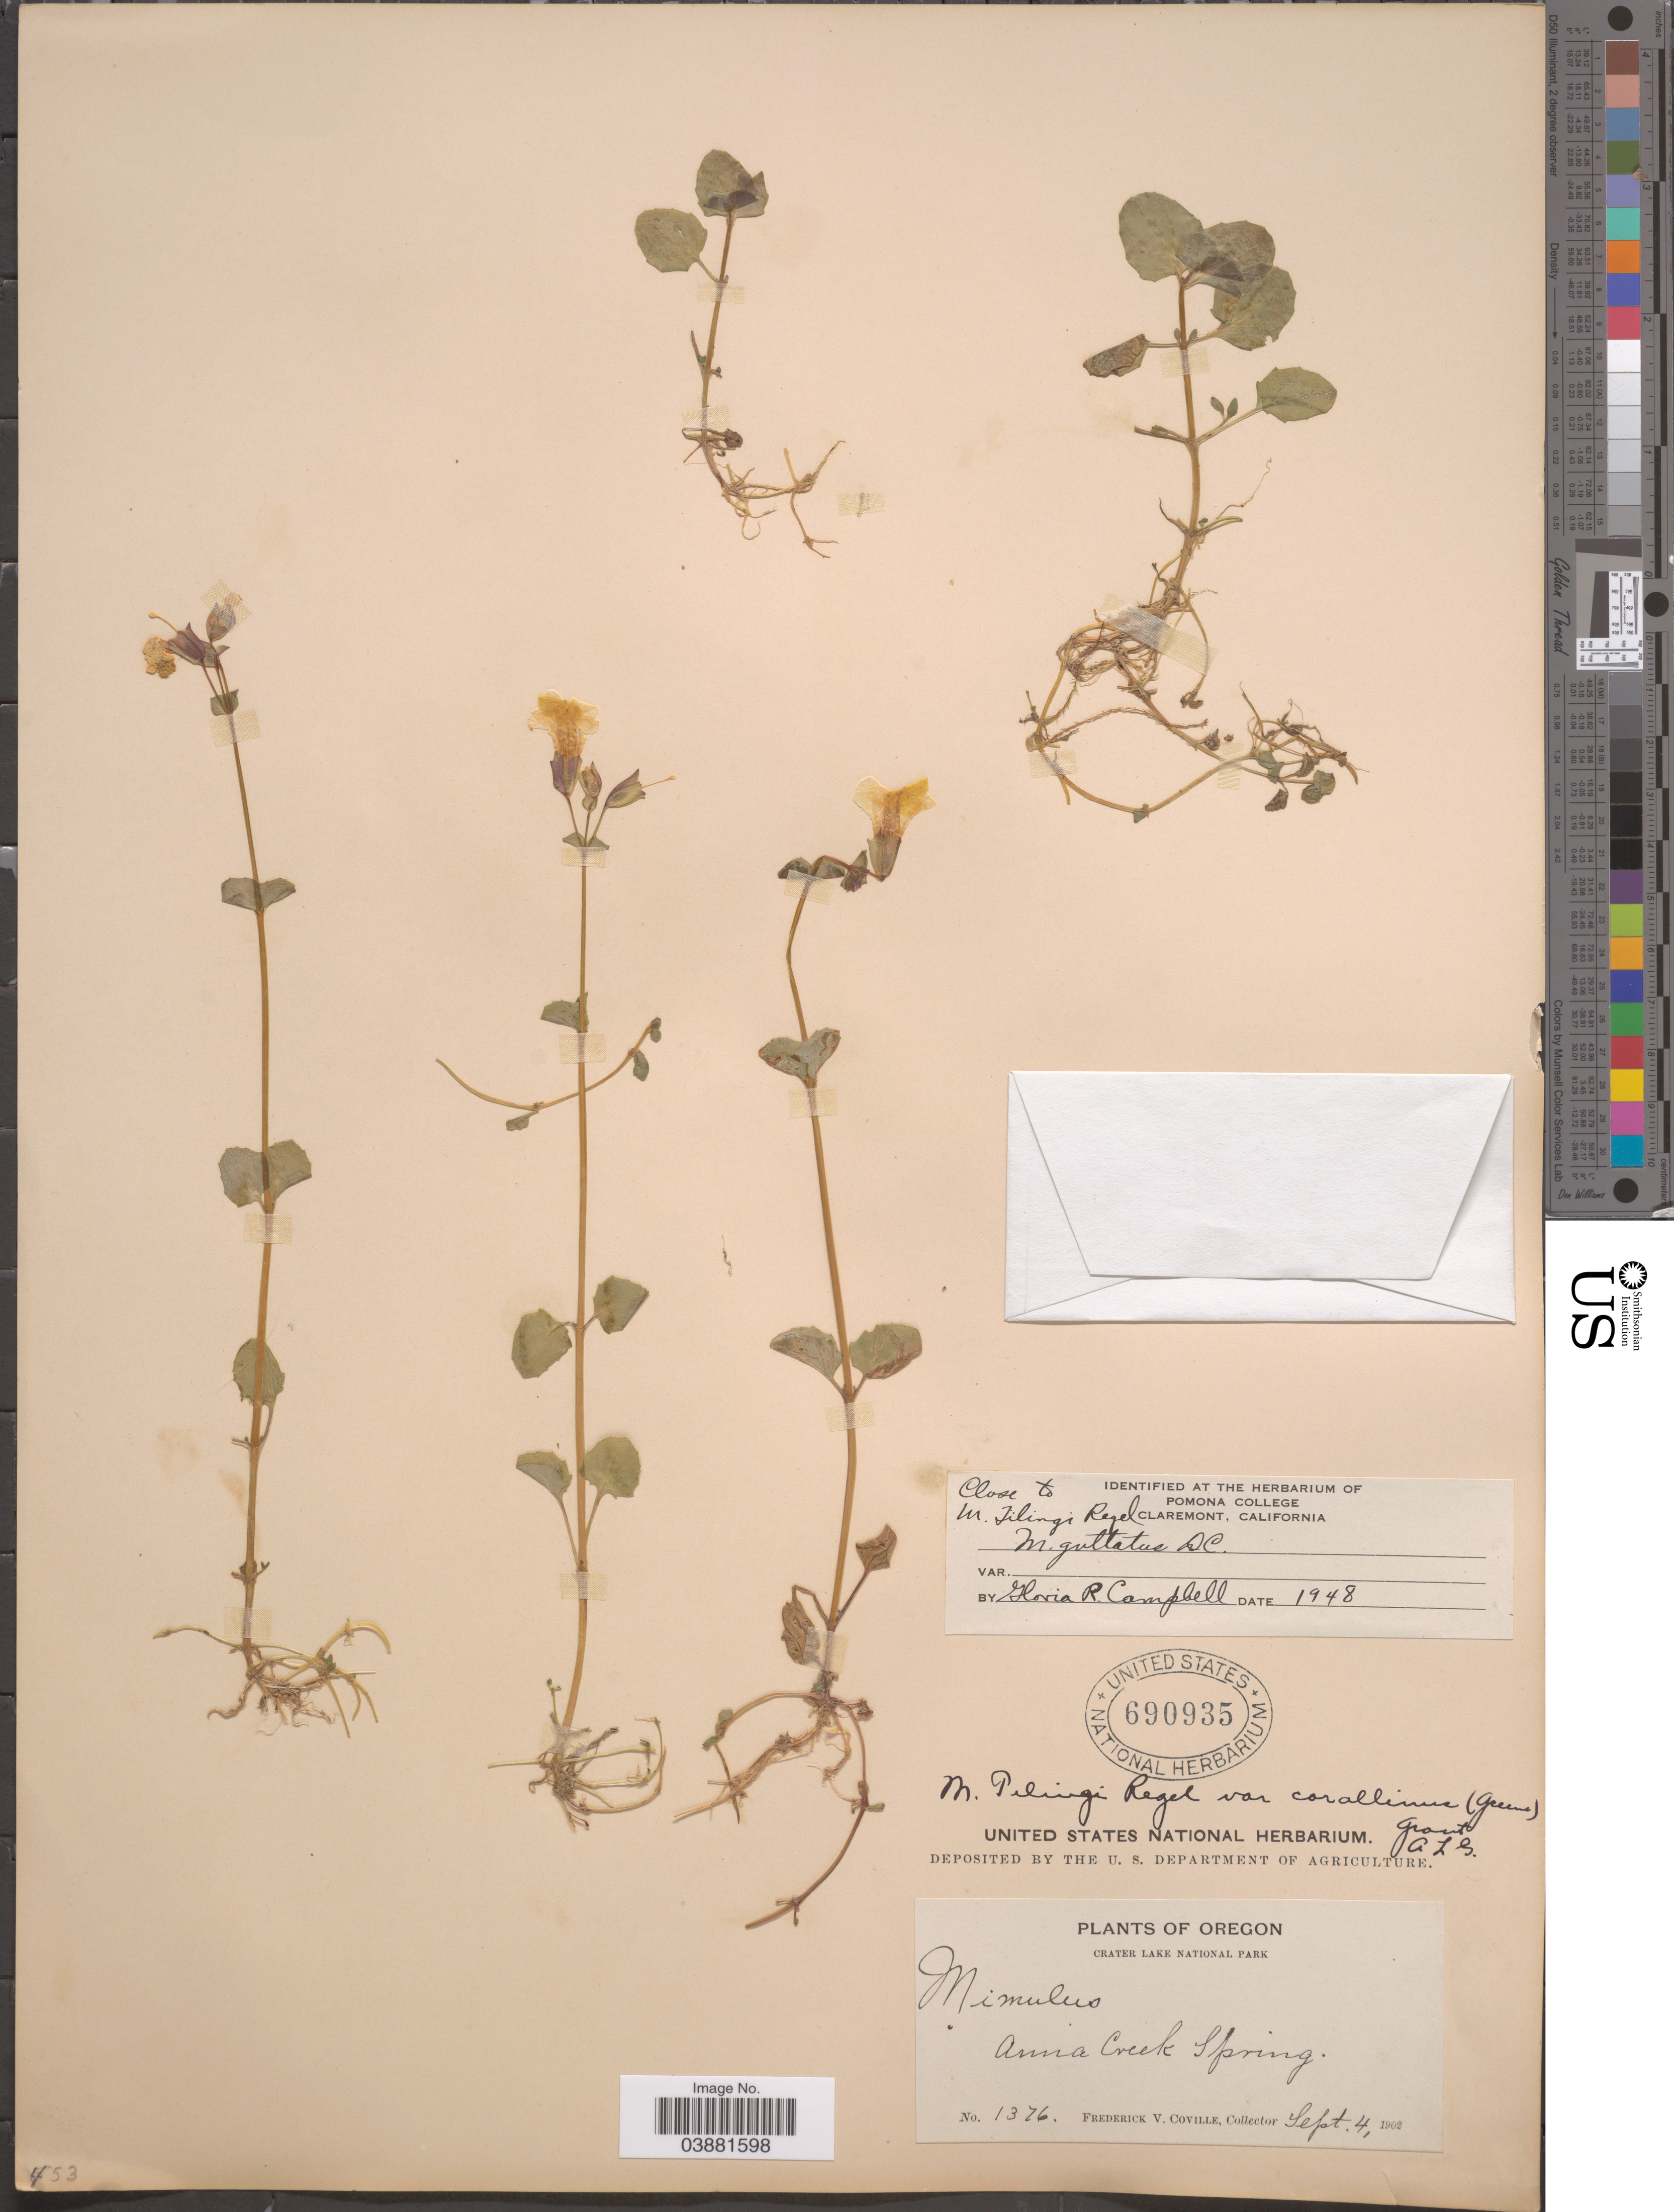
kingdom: Plantae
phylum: Tracheophyta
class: Magnoliopsida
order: Lamiales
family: Phrymaceae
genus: Mimulus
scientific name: Mimulus guttatus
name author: DC.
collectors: F. V. Coville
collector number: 1376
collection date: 1902-09-04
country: United States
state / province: Oregon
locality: Crater Lake National Park. Anna Creek Spring.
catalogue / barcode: US 690935